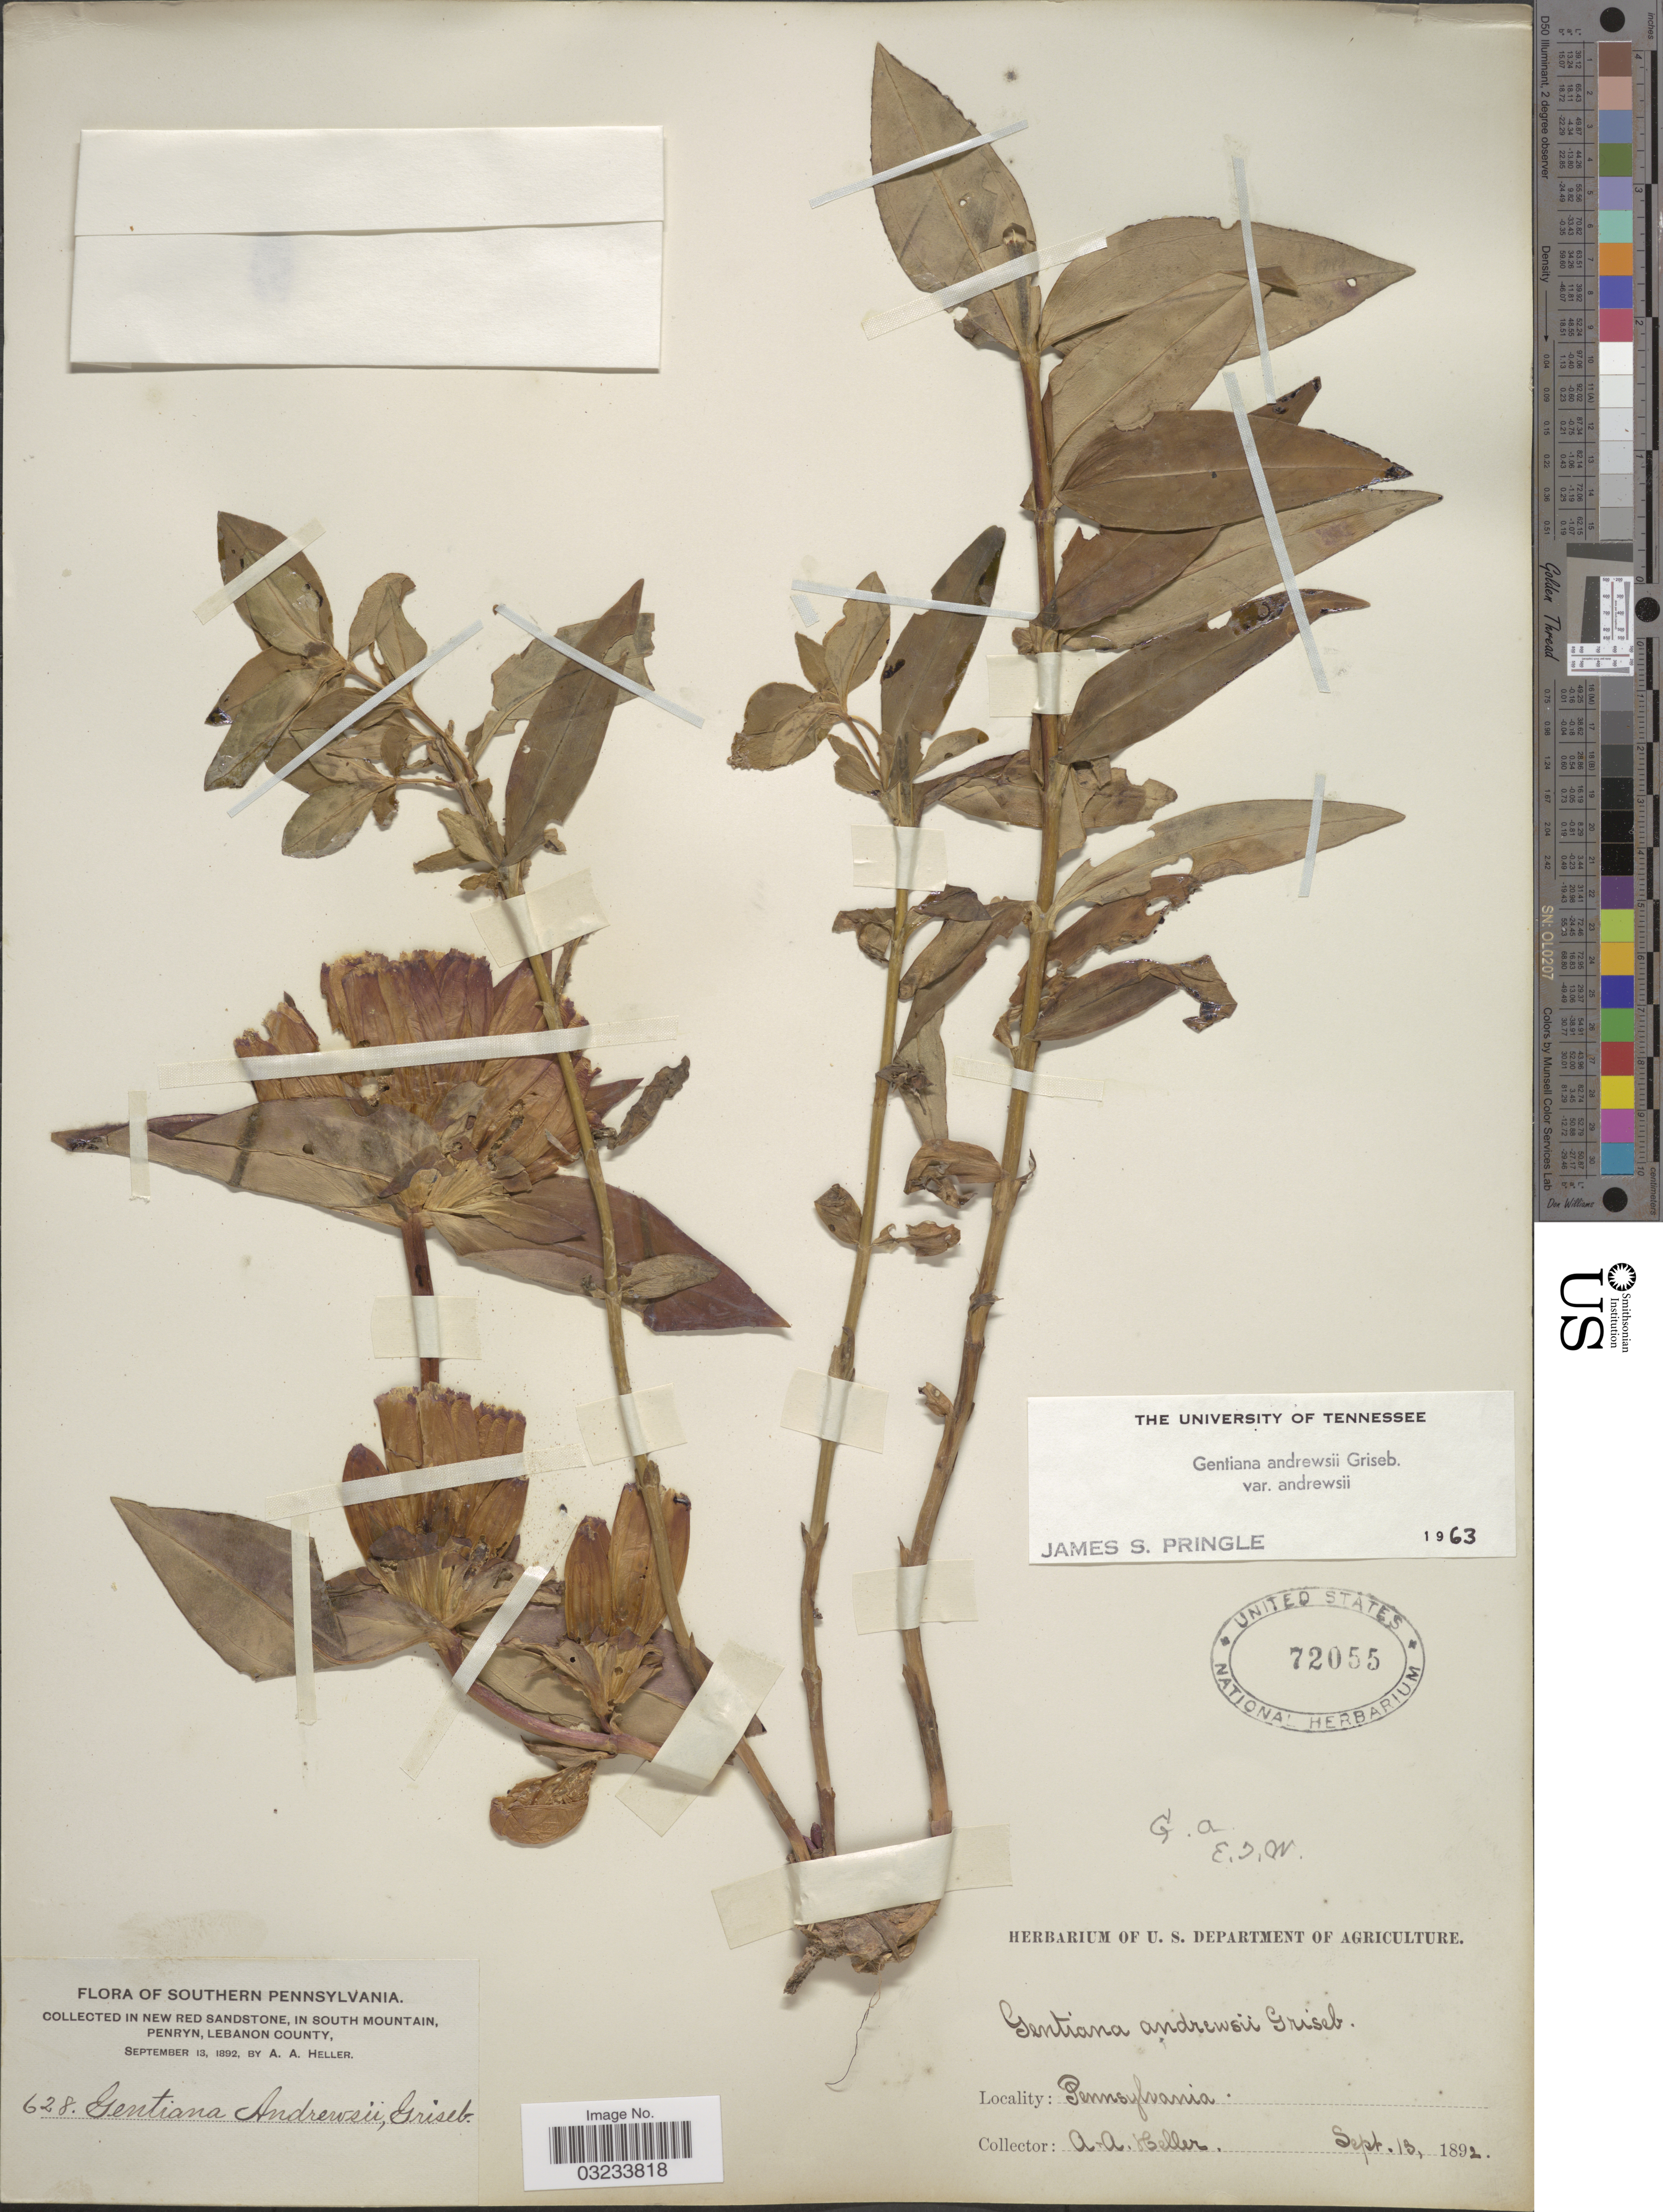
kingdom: Plantae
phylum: Tracheophyta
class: Magnoliopsida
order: Gentianales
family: Gentianaceae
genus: Gentiana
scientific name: Gentiana andrewsii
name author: Griseb.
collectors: A. A. Heller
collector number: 628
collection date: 1892-09-13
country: United States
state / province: Pennsylvania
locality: Southern Pennsylvania. Collected in New Red Sandstone, in South Mountain, Penryn, Lebanon County.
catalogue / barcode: US 72055